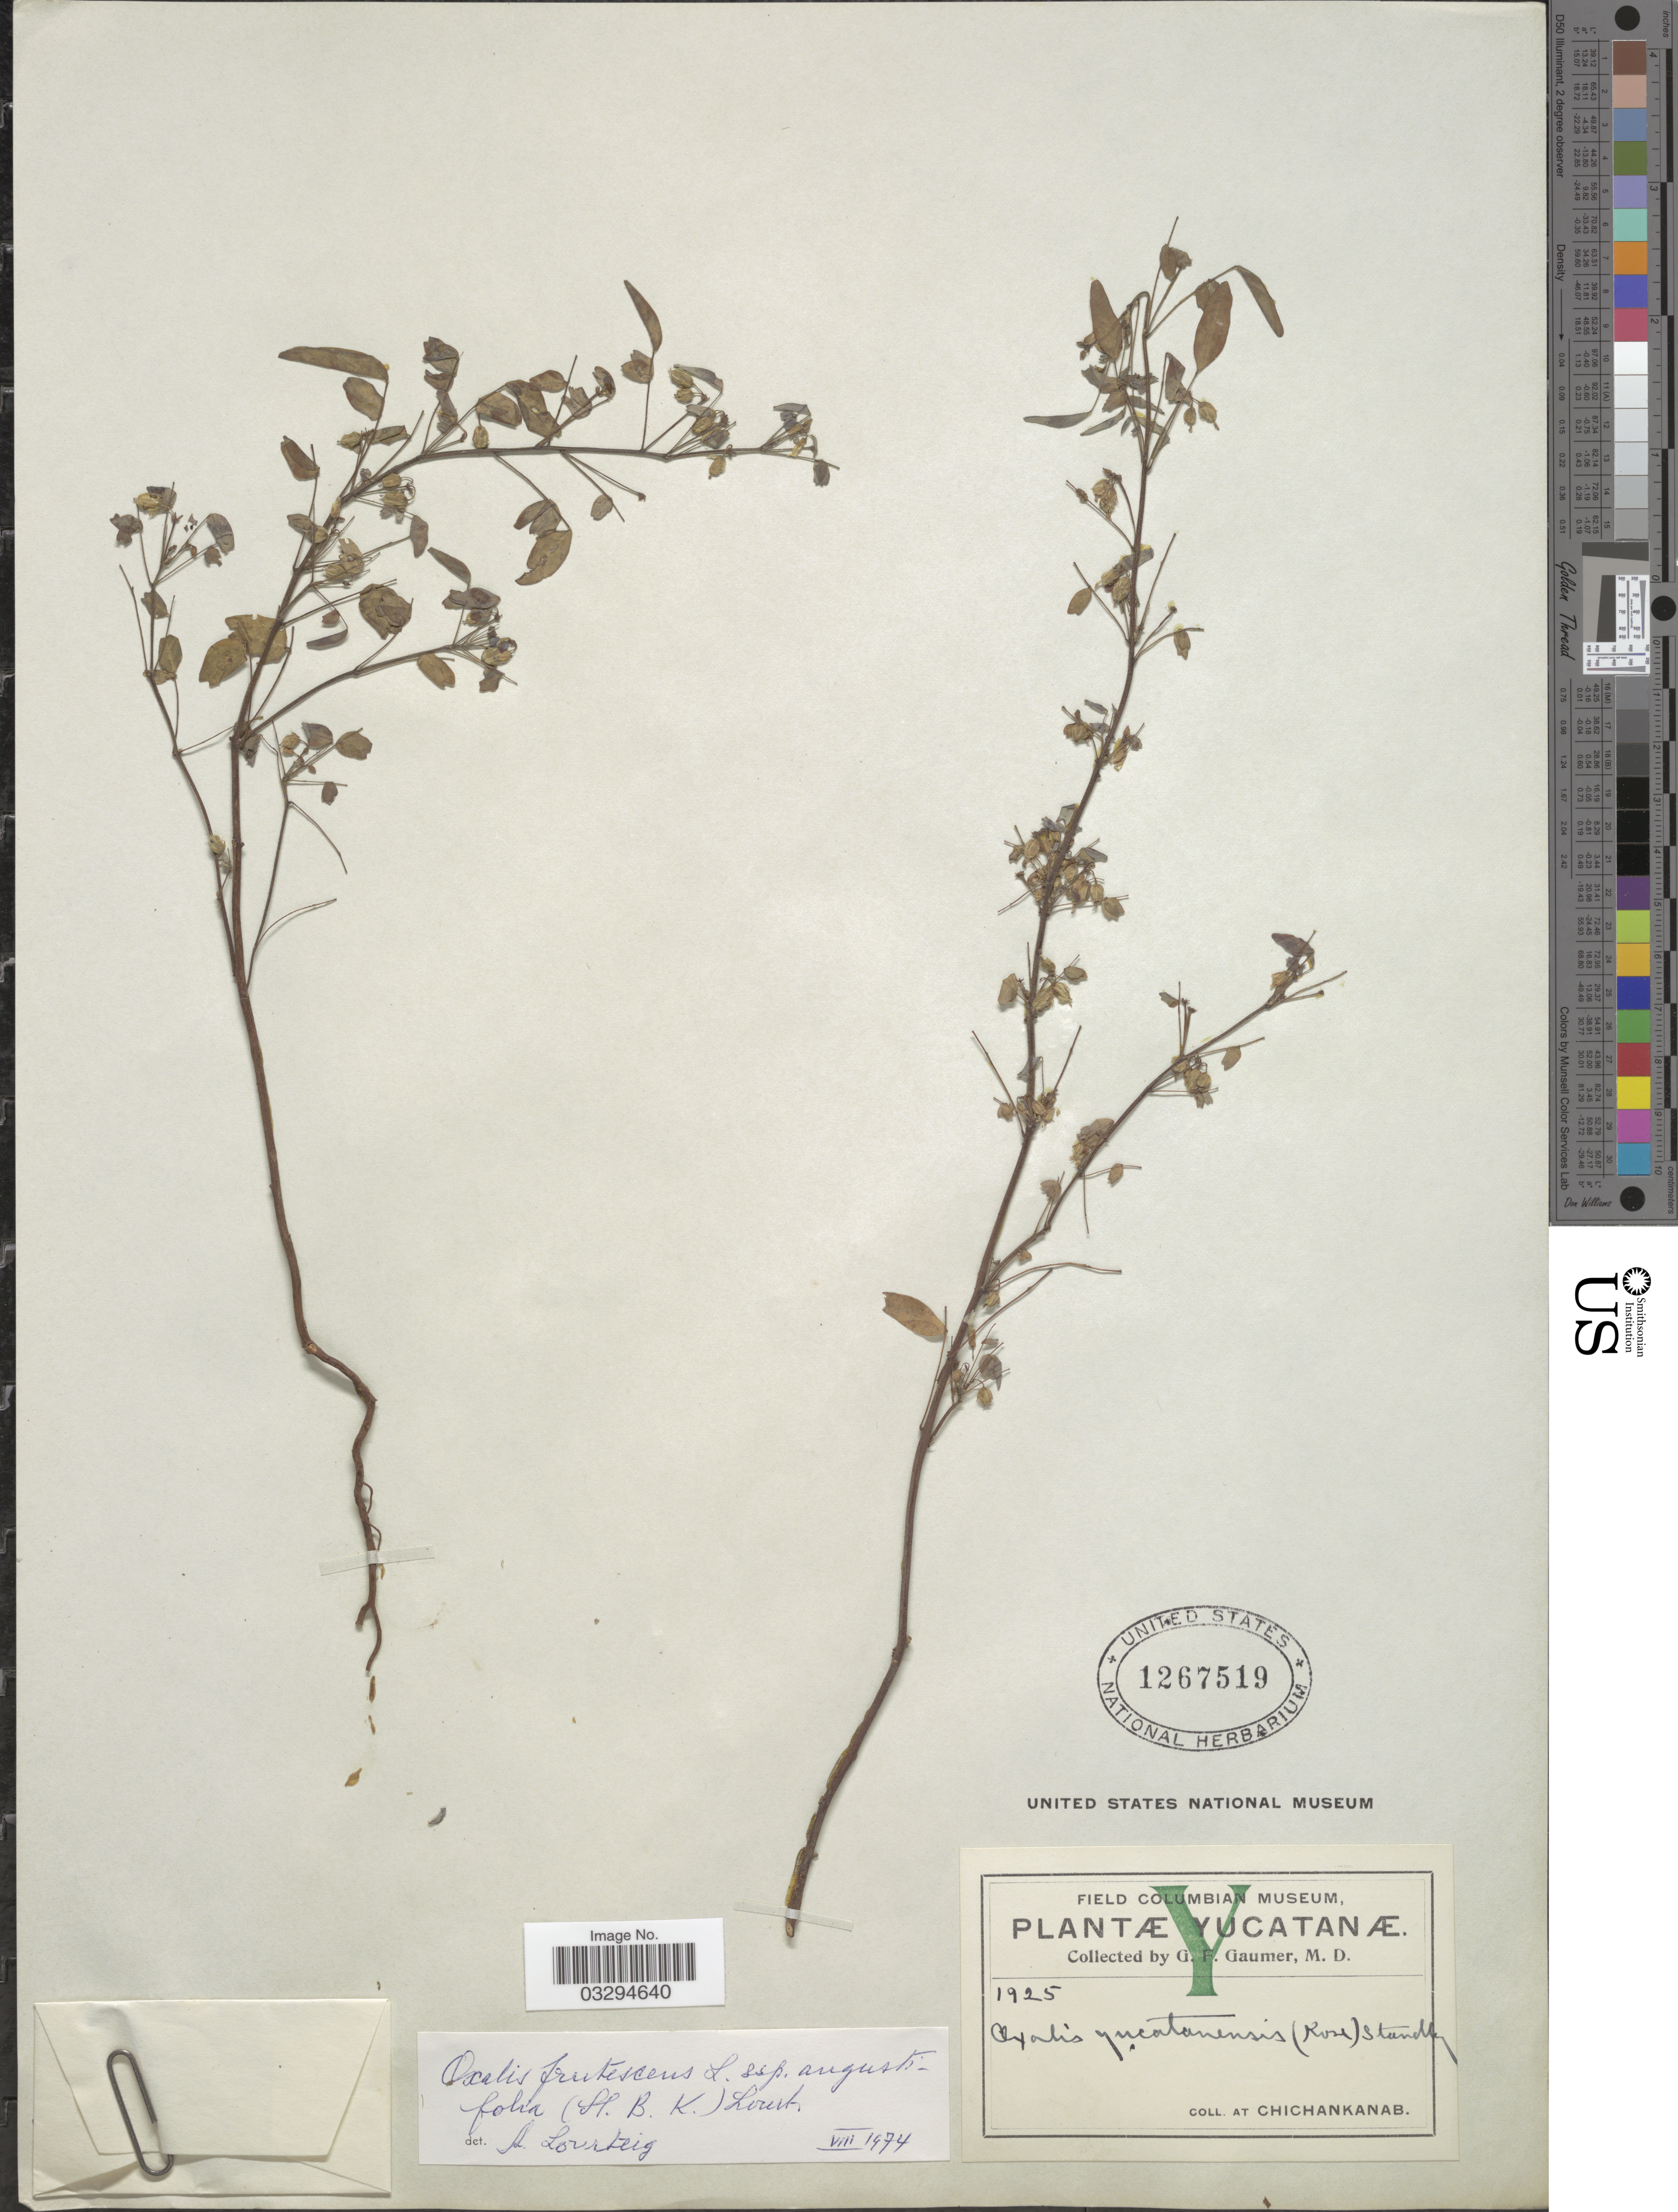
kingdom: Plantae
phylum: Tracheophyta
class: Magnoliopsida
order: Oxalidales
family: Oxalidaceae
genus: Oxalis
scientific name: Oxalis frutescens subsp. angustifolia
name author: (Kunth) Lourteig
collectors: G. F. Gaumer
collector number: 1925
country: Mexico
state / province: Yucatán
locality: At Chichankanab.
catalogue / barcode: US 1267519